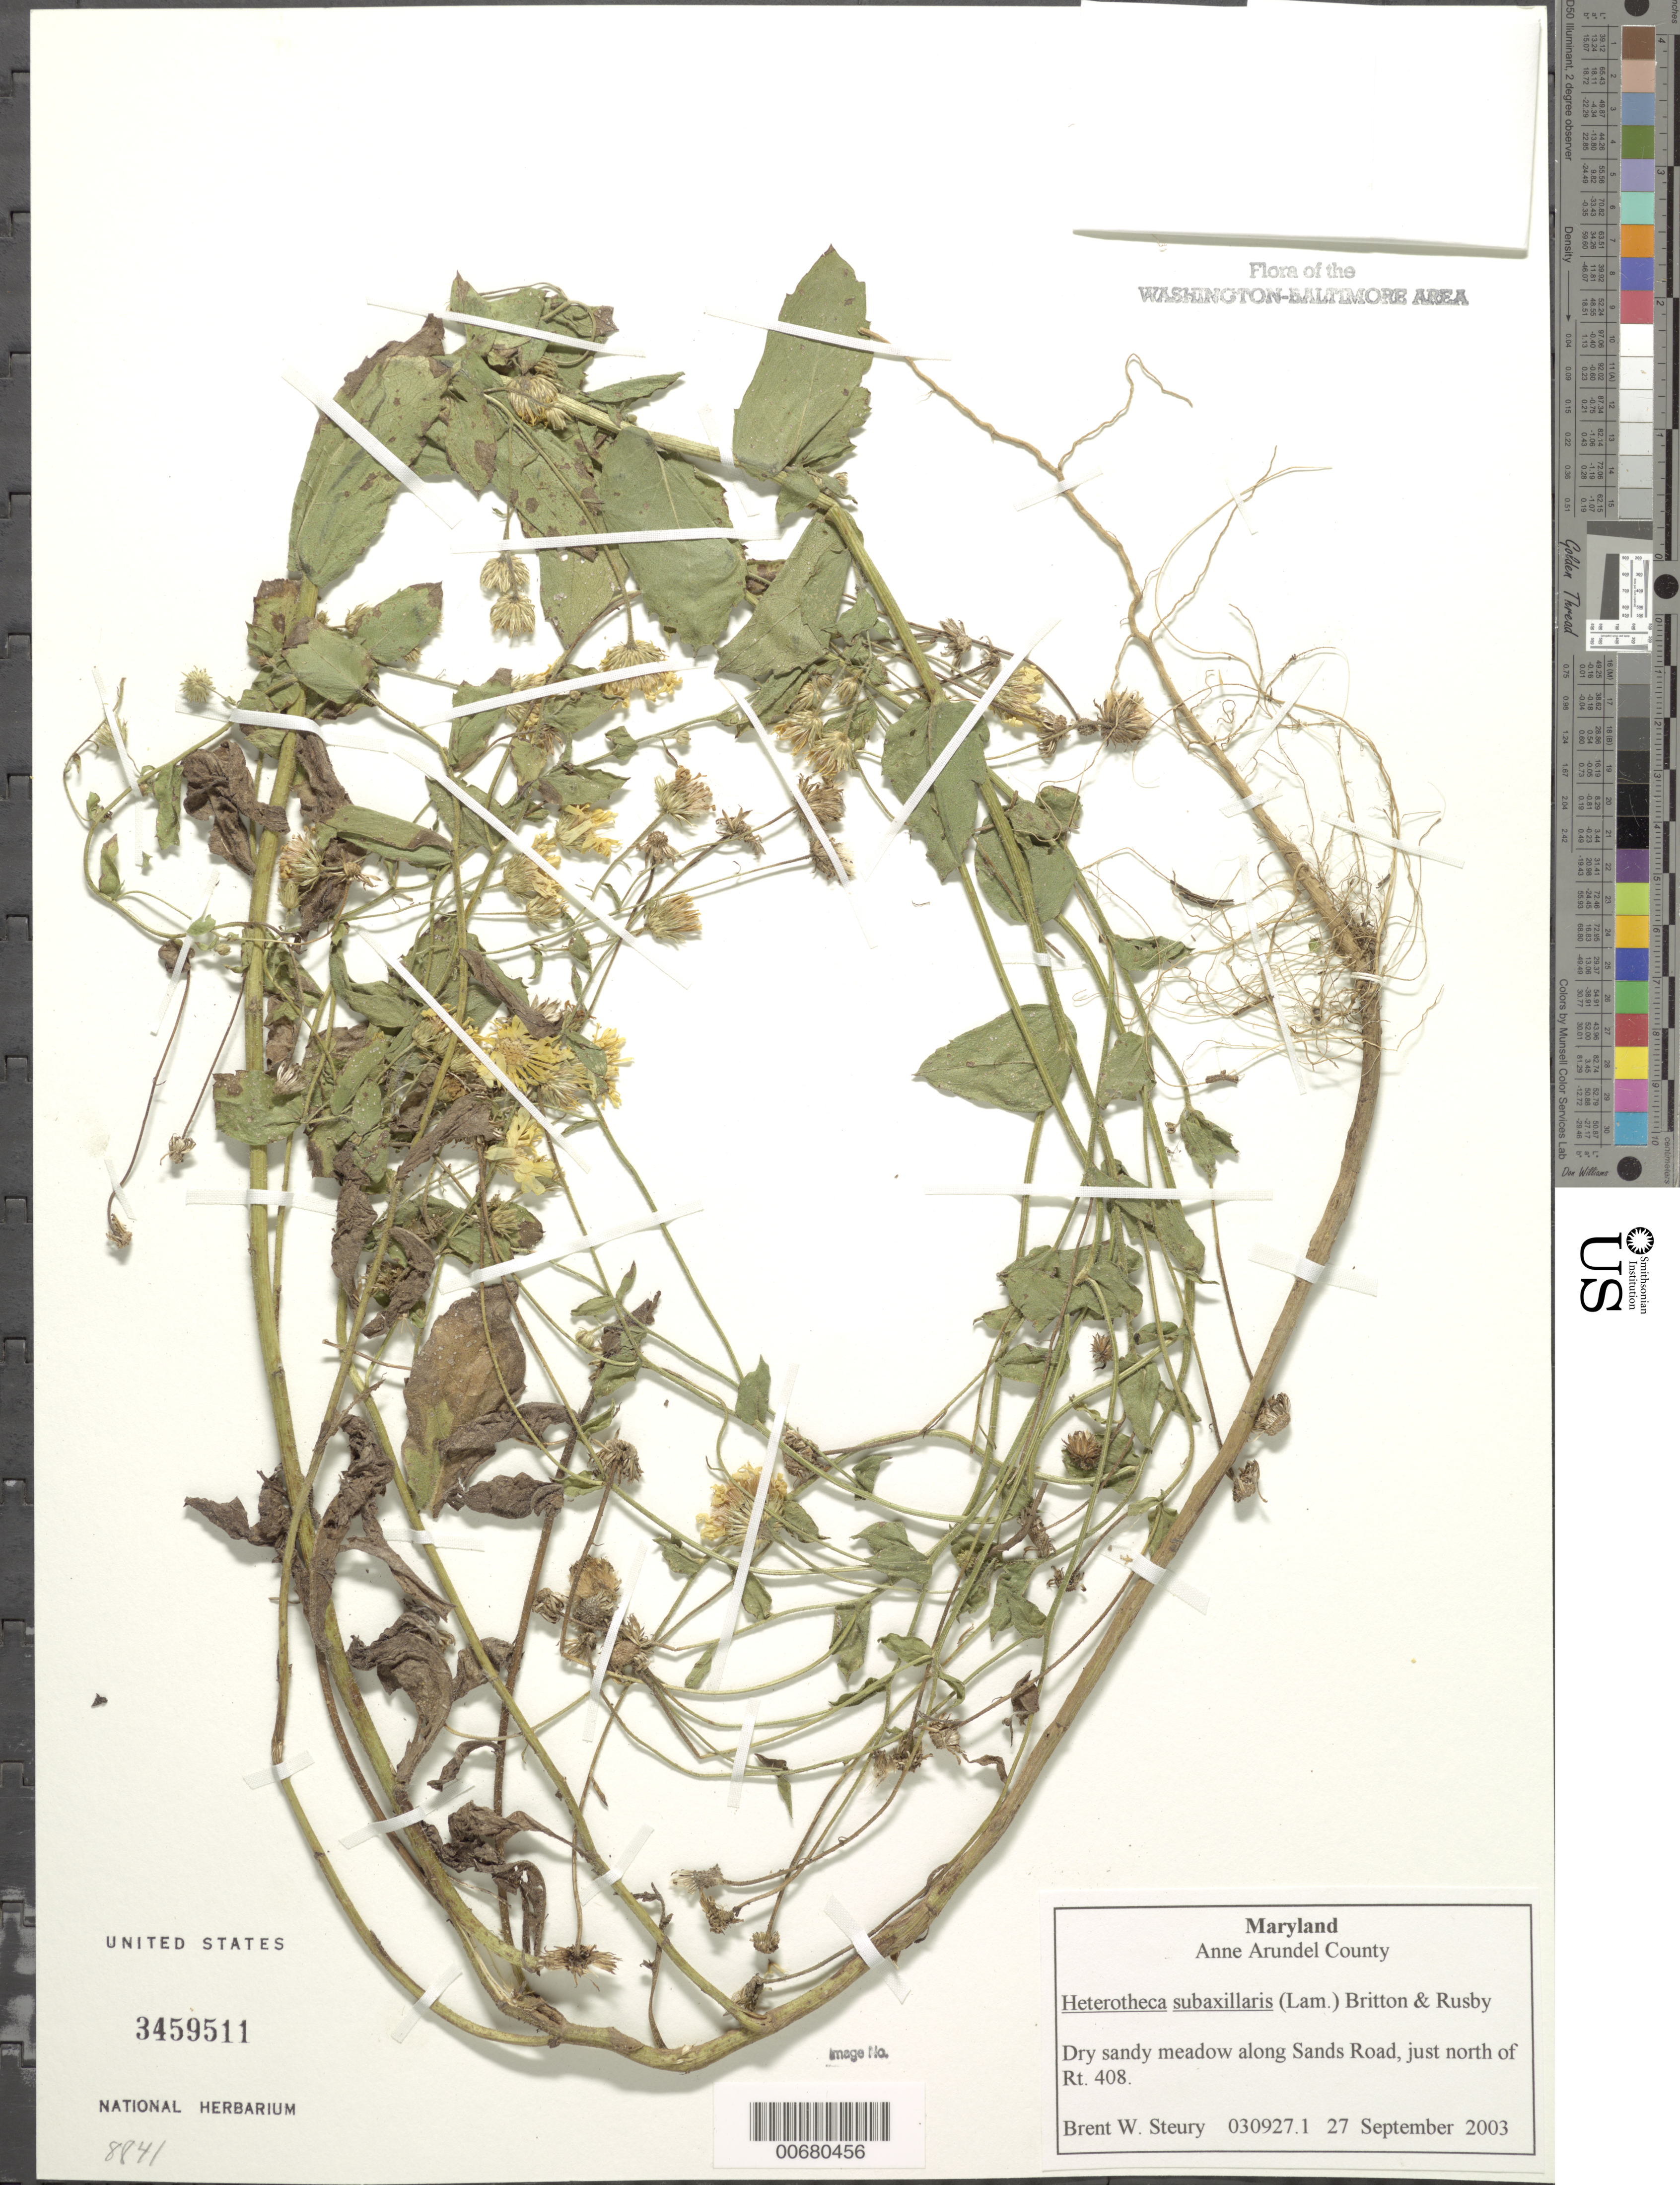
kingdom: Plantae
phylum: Tracheophyta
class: Magnoliopsida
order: Asterales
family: Asteraceae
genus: Heterotheca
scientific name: Heterotheca subaxillaris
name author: (Lam.) Britton & Rusby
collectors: B. Steury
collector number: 030927.1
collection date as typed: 27 Sep 2003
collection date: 2003-09-27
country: United States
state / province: Maryland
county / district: Anne Arundel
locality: Along Sands Road, just north of Rt. 408.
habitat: Dry sandy meadow.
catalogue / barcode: US 3459511